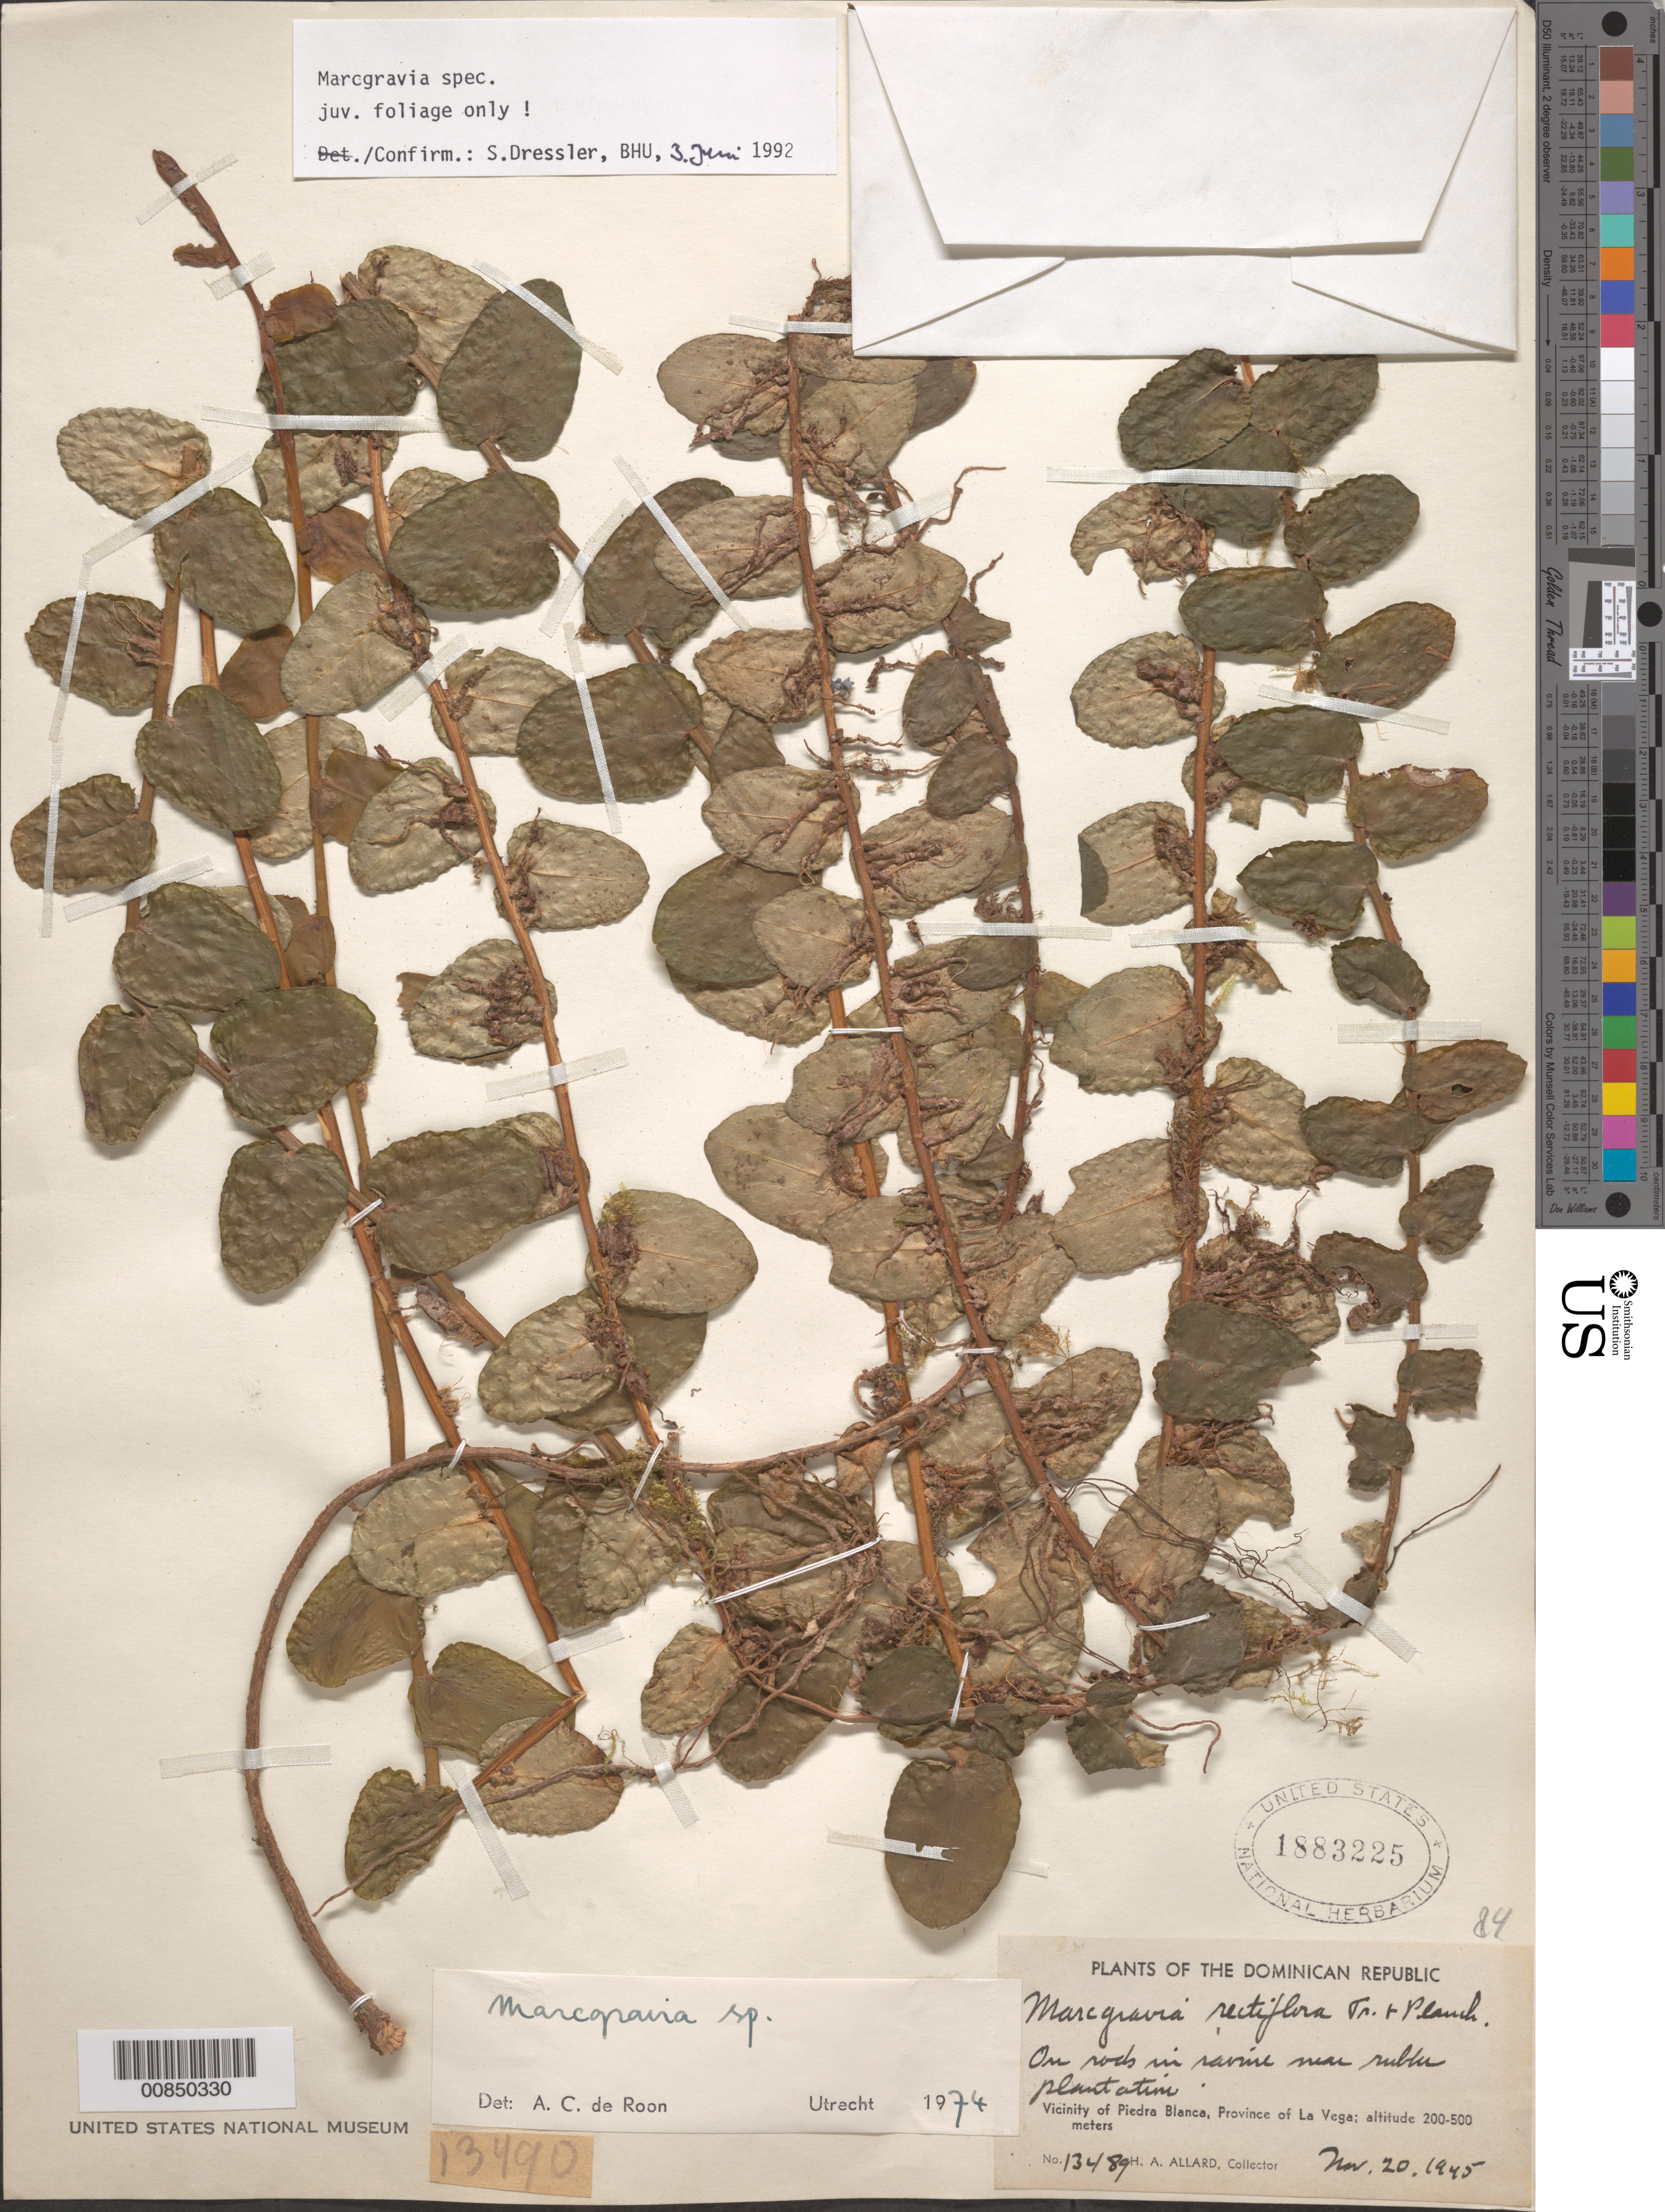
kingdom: Plantae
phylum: Tracheophyta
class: Magnoliopsida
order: Ericales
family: Marcgraviaceae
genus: Marcgravia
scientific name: Marcgravia sp.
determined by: Dressler, S., (FR), Forschungsinstitut Und Naturmuseum Senckenberg (GERMANY)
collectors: H. A. Allard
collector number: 13489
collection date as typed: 20 Nov 1945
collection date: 1945-11-20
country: Dominican Republic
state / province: La Vega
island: Hispaniola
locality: Vicinity of Piedra Blanca, near rubber plantation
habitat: On rocks in ravine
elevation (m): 200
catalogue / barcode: US 1883225